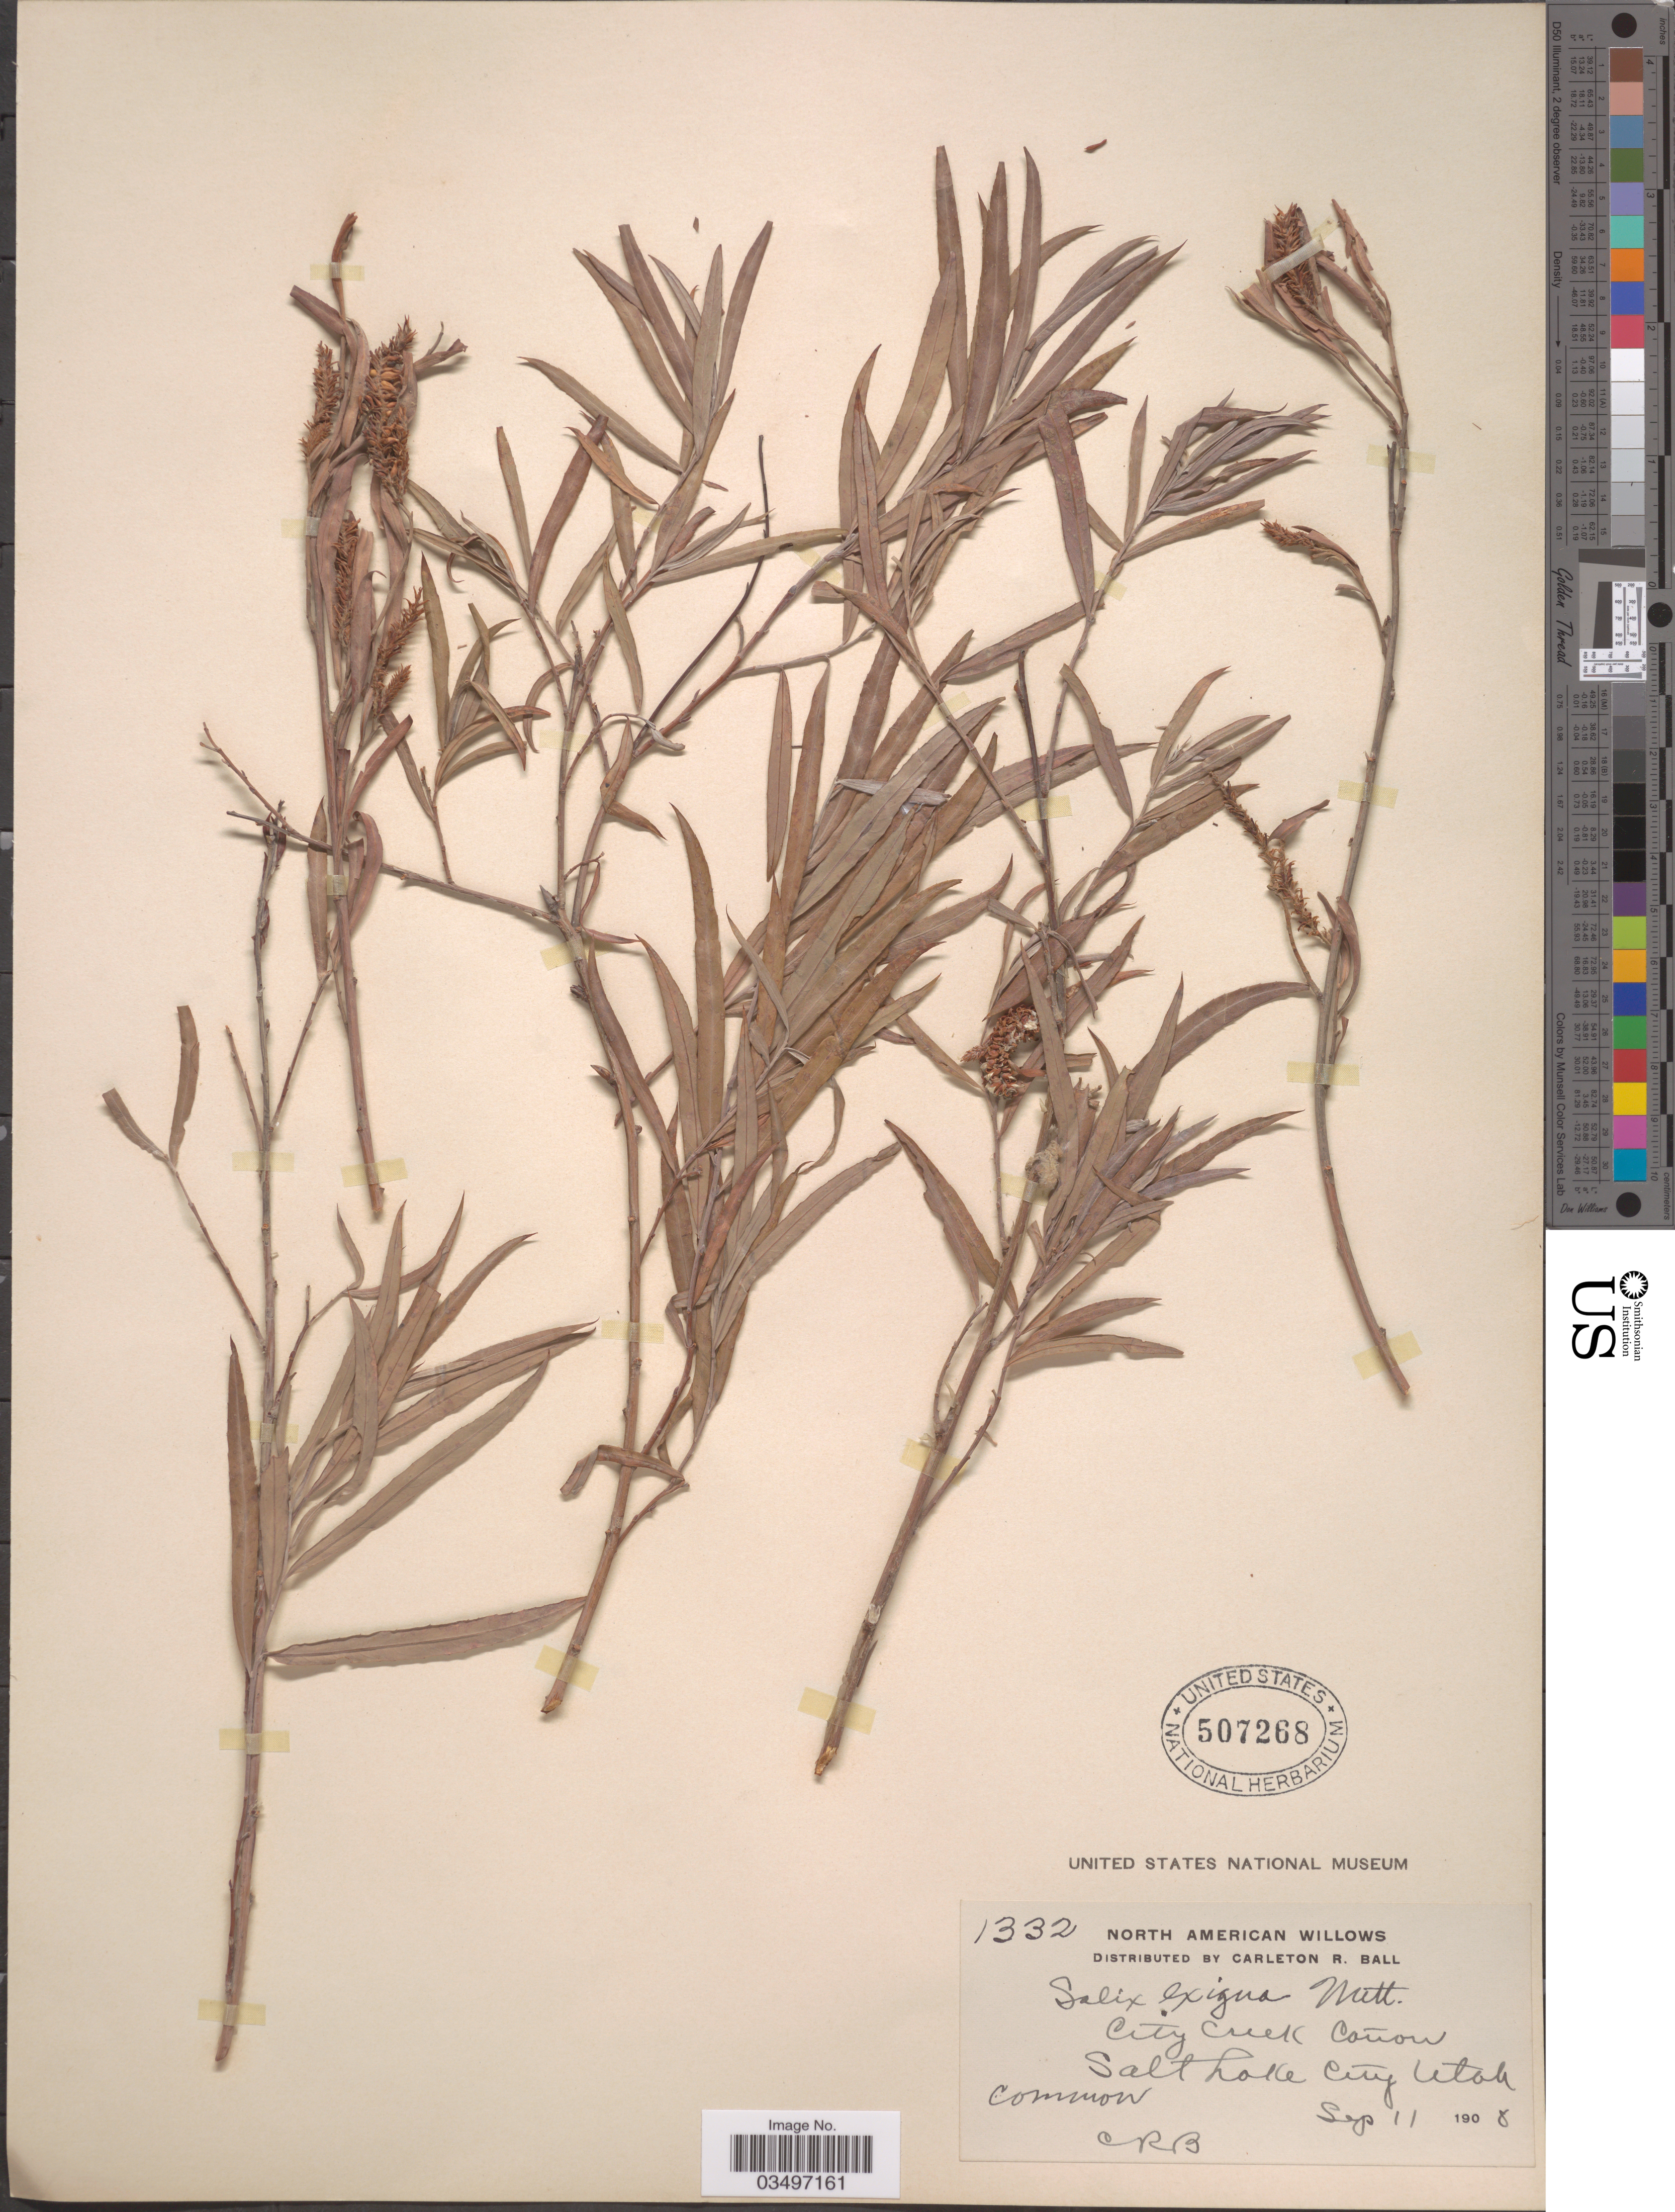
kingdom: Plantae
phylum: Tracheophyta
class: Magnoliopsida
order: Malpighiales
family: Salicaceae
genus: Salix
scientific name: Salix exigua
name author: Nutt.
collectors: C. R. Ball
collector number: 1332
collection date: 1908-09-11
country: United States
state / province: Utah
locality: City Creek Cañon. Salt Lake City.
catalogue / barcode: US 507268